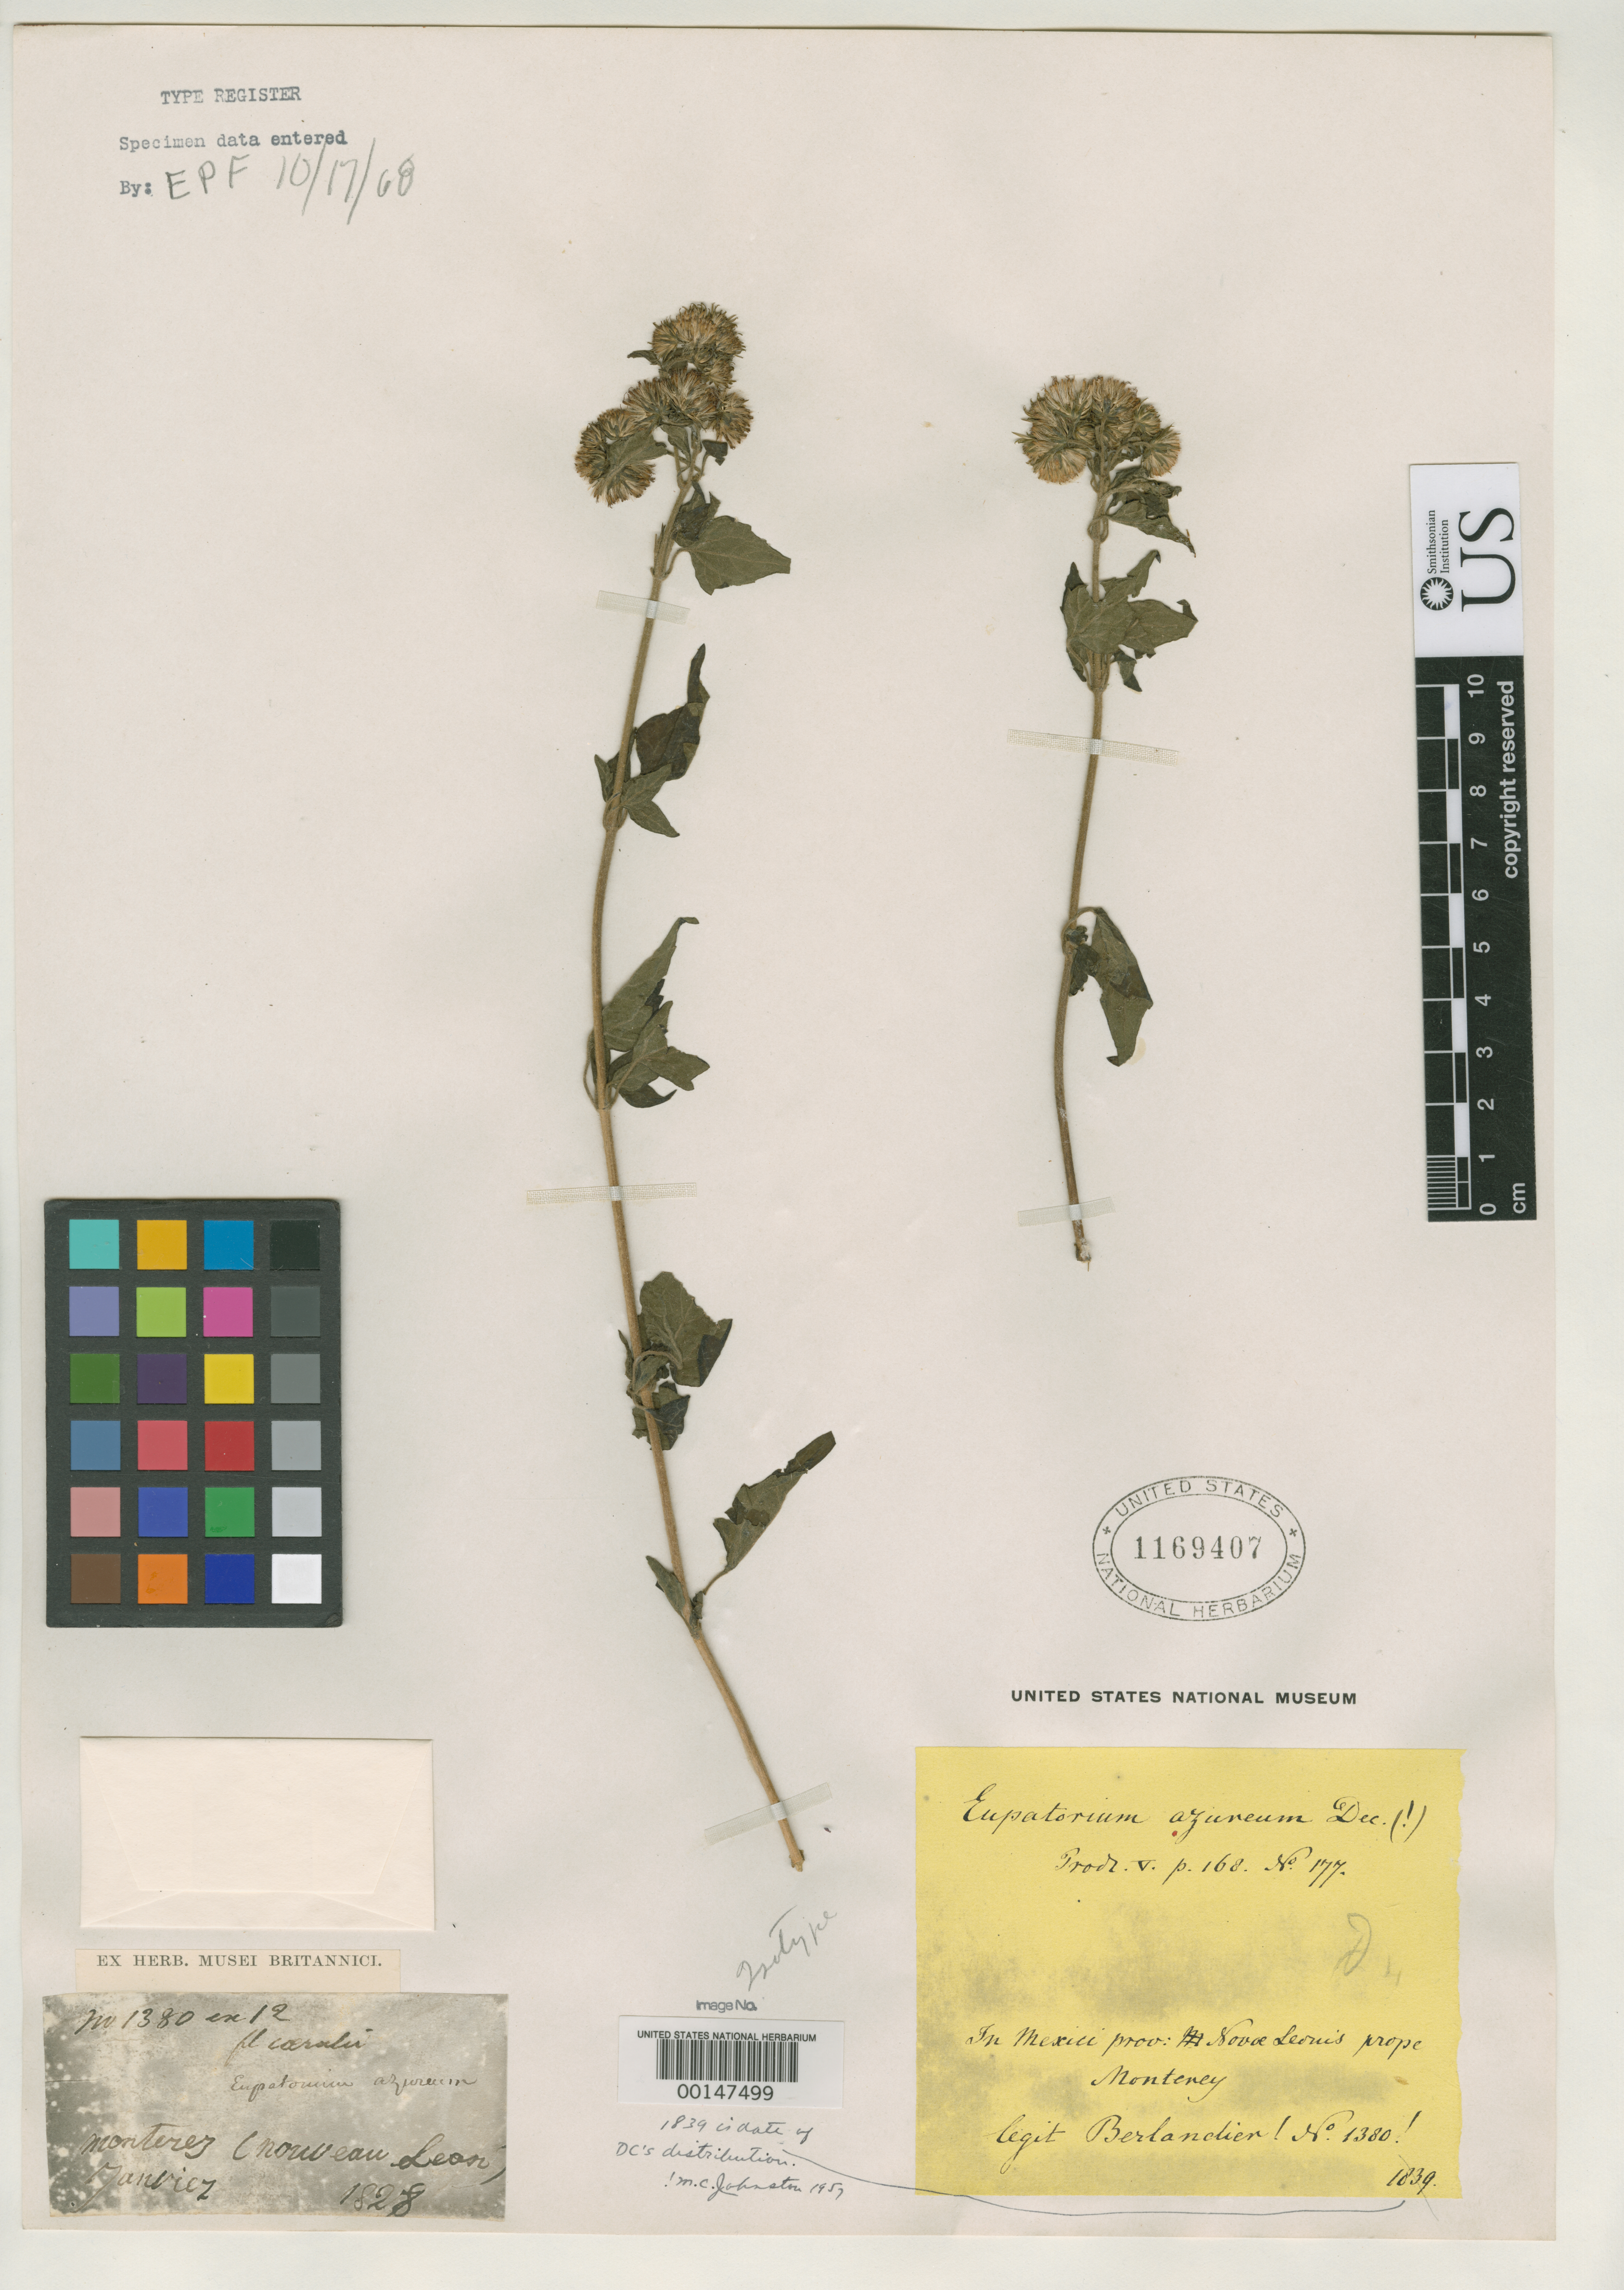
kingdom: Plantae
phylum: Tracheophyta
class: Magnoliopsida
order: Asterales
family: Asteraceae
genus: Eupatorium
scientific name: Eupatorium azureum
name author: DC.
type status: Isotype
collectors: J. L. Berlandier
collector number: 1380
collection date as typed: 1828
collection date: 1828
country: Mexico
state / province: Nuevo León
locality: Monterrey.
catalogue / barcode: US 1169407